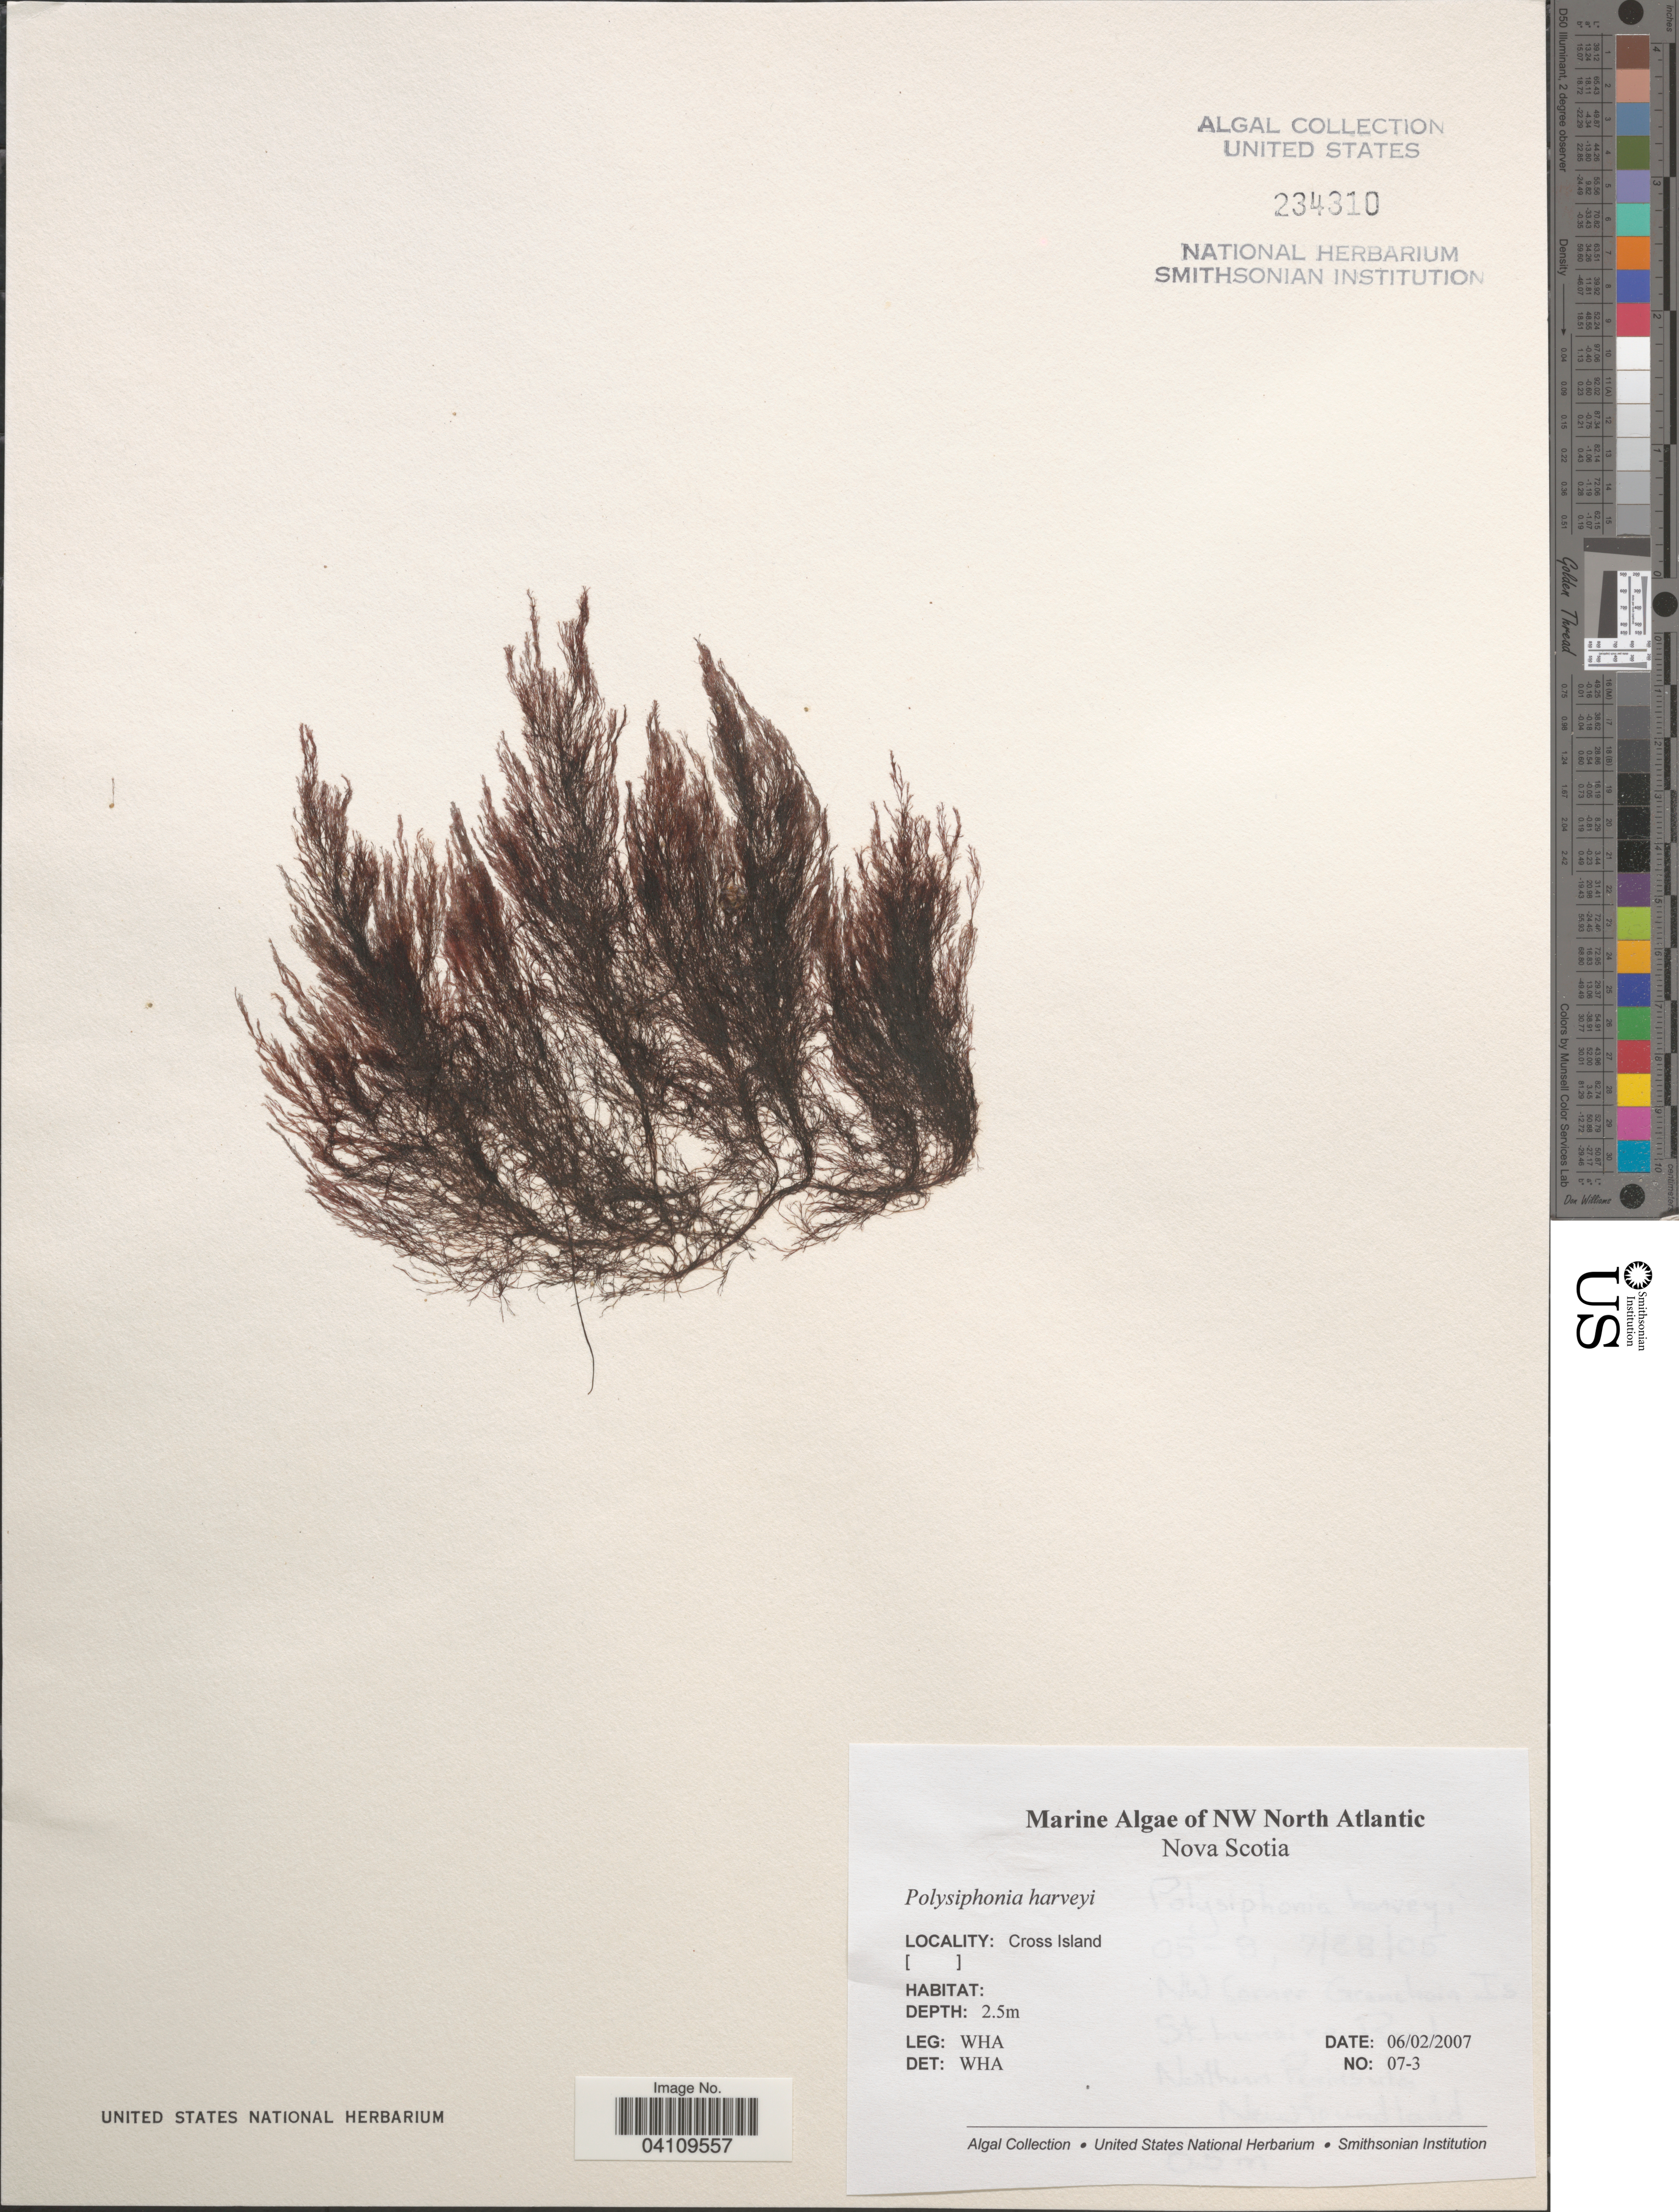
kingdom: Plantae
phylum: Rhodophyta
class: Florideophyceae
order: Ceramiales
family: Rhodomelaceae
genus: Melanothamnus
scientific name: Melanothamnus harveyi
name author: (Bailey) Diaz-Tapia & C.A. Maggs in Diaz-Tapia et al.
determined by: Algae name updating Project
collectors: W. H. Adey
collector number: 07-3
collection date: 2007-02-06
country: Canada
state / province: Nova Scotia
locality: NW North Atlantic. Cross Island.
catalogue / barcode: US 234310